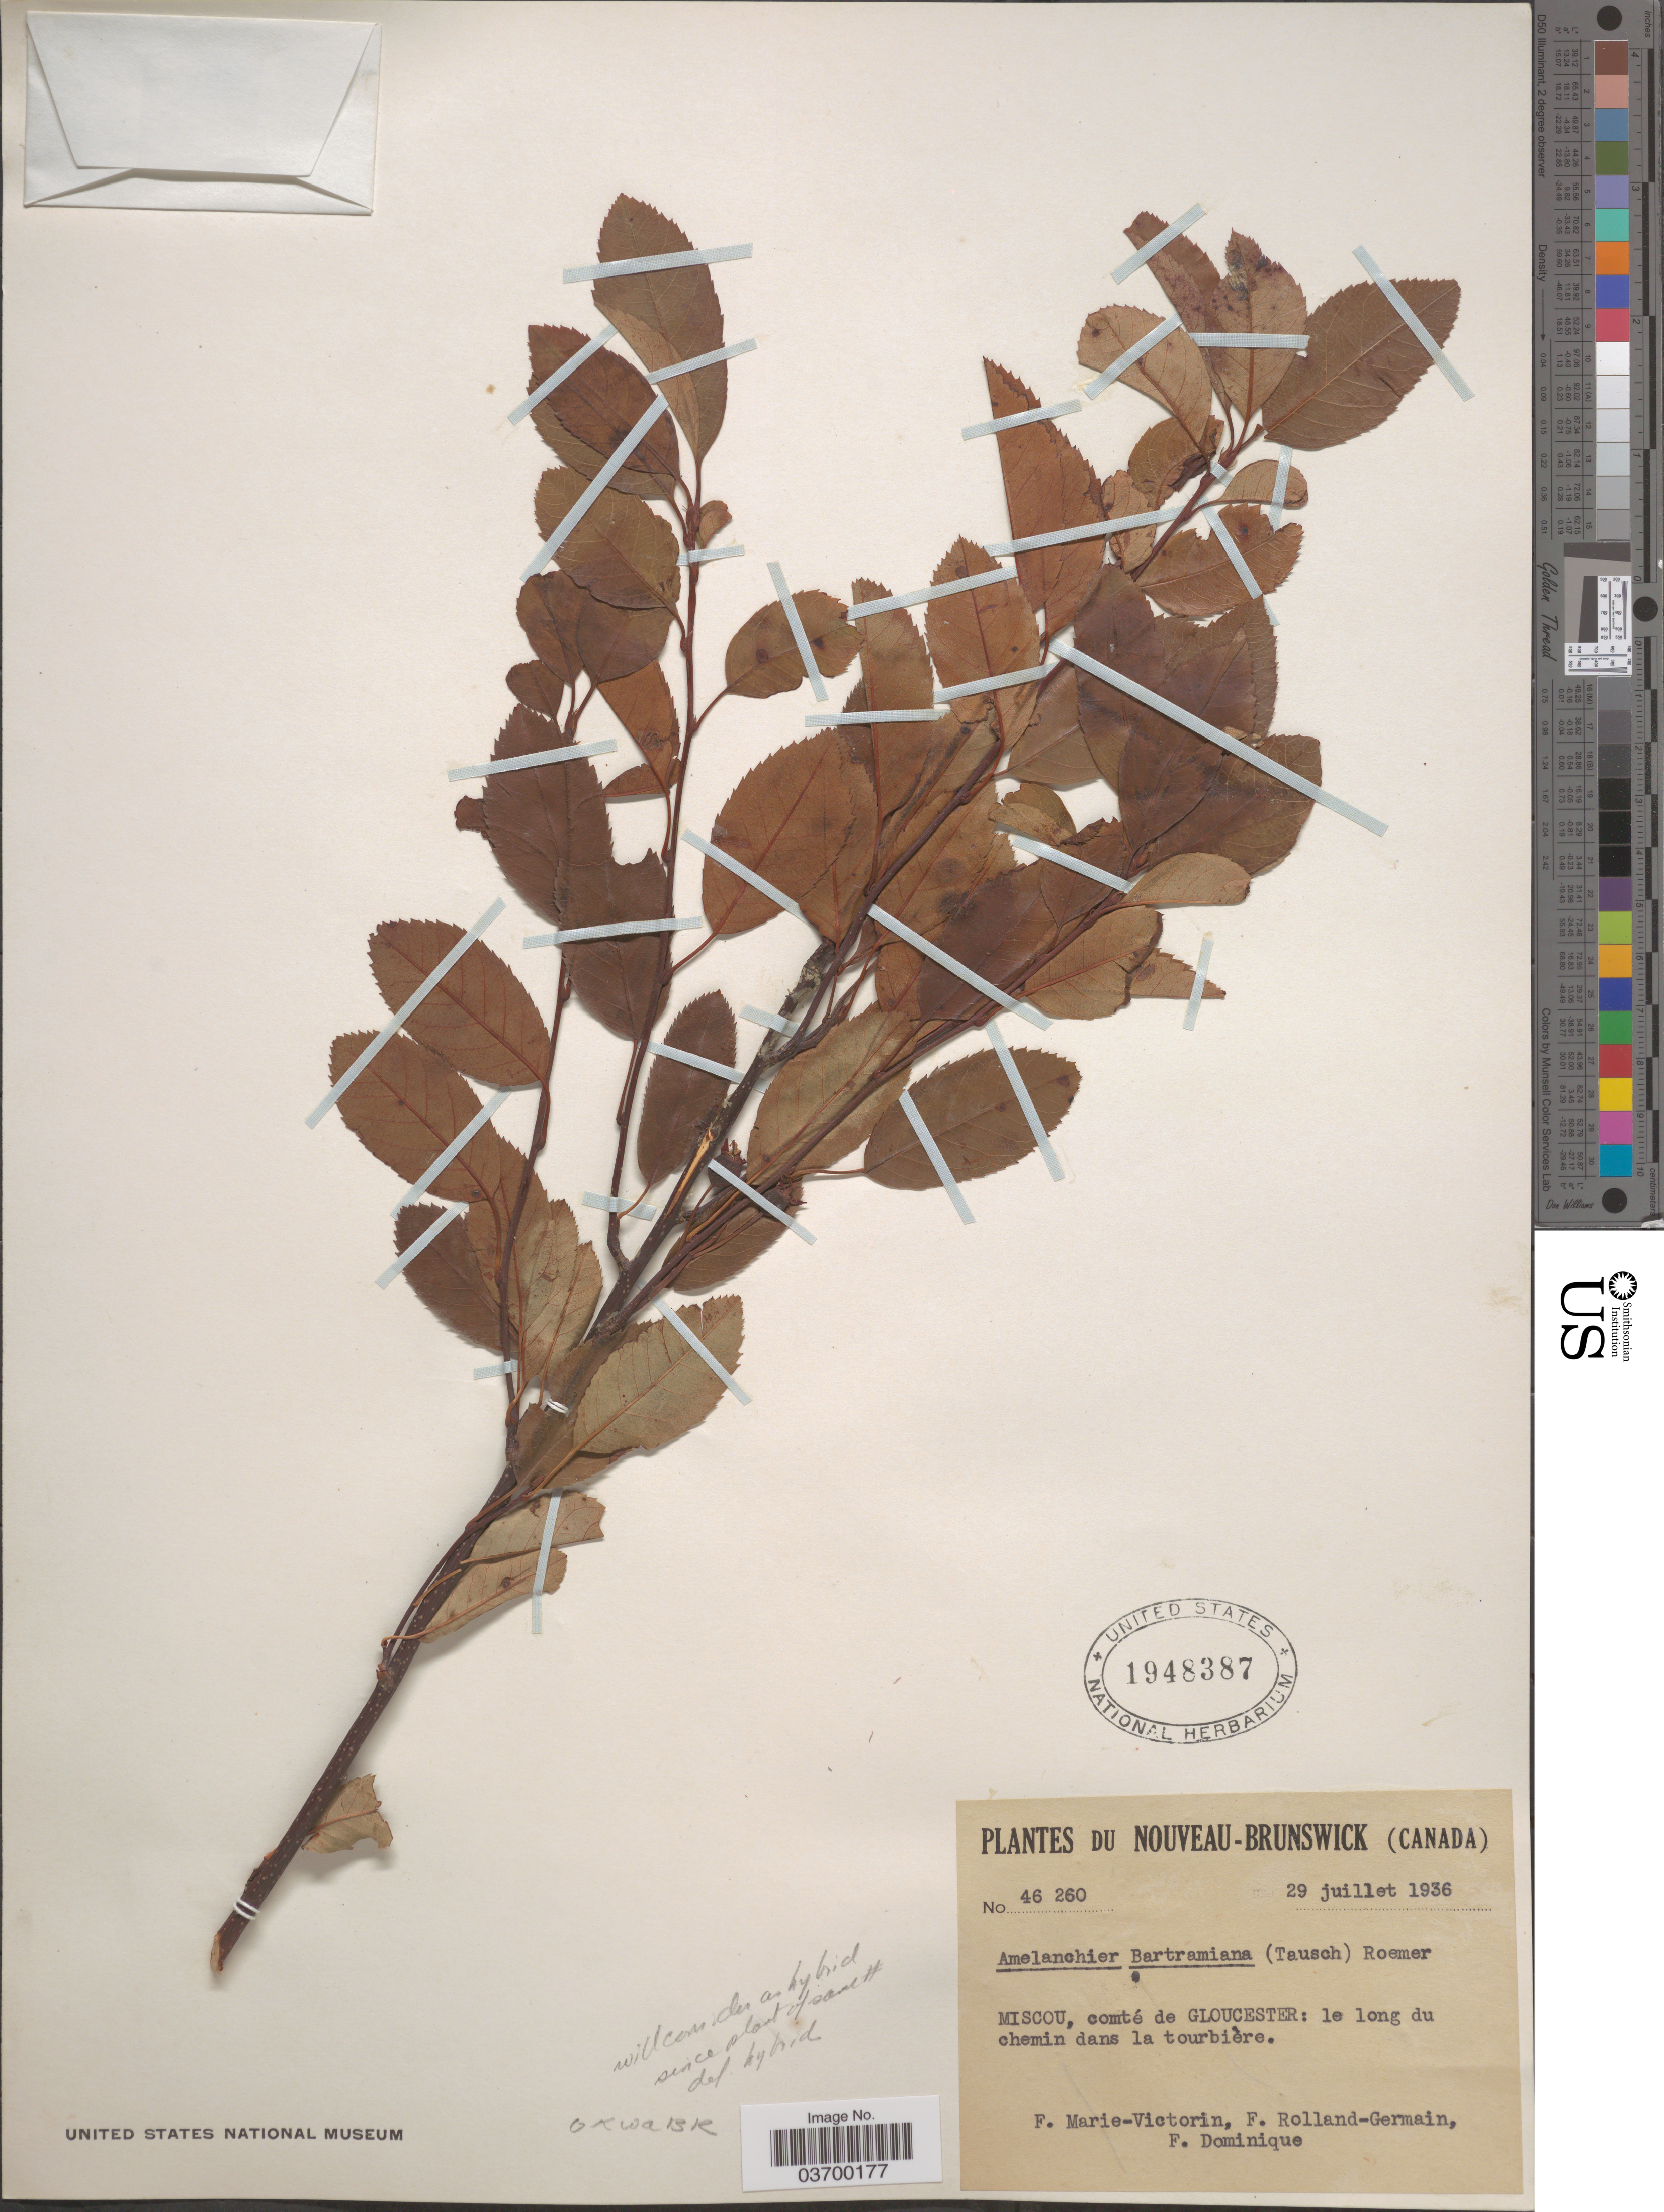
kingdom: Plantae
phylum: Tracheophyta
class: Magnoliopsida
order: Rosales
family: Rosaceae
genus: Amelanchier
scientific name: Amelanchier bartramiana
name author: (Tausch) M. Roem.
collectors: F. Marie-Victorin, Rolland-Germain & F. Dominique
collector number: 46260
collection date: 1936-07-29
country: Canada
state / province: New Brunswick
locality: Miscou, comté de Gloucester: le long du chemin dans la tourbière.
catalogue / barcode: US 1948387